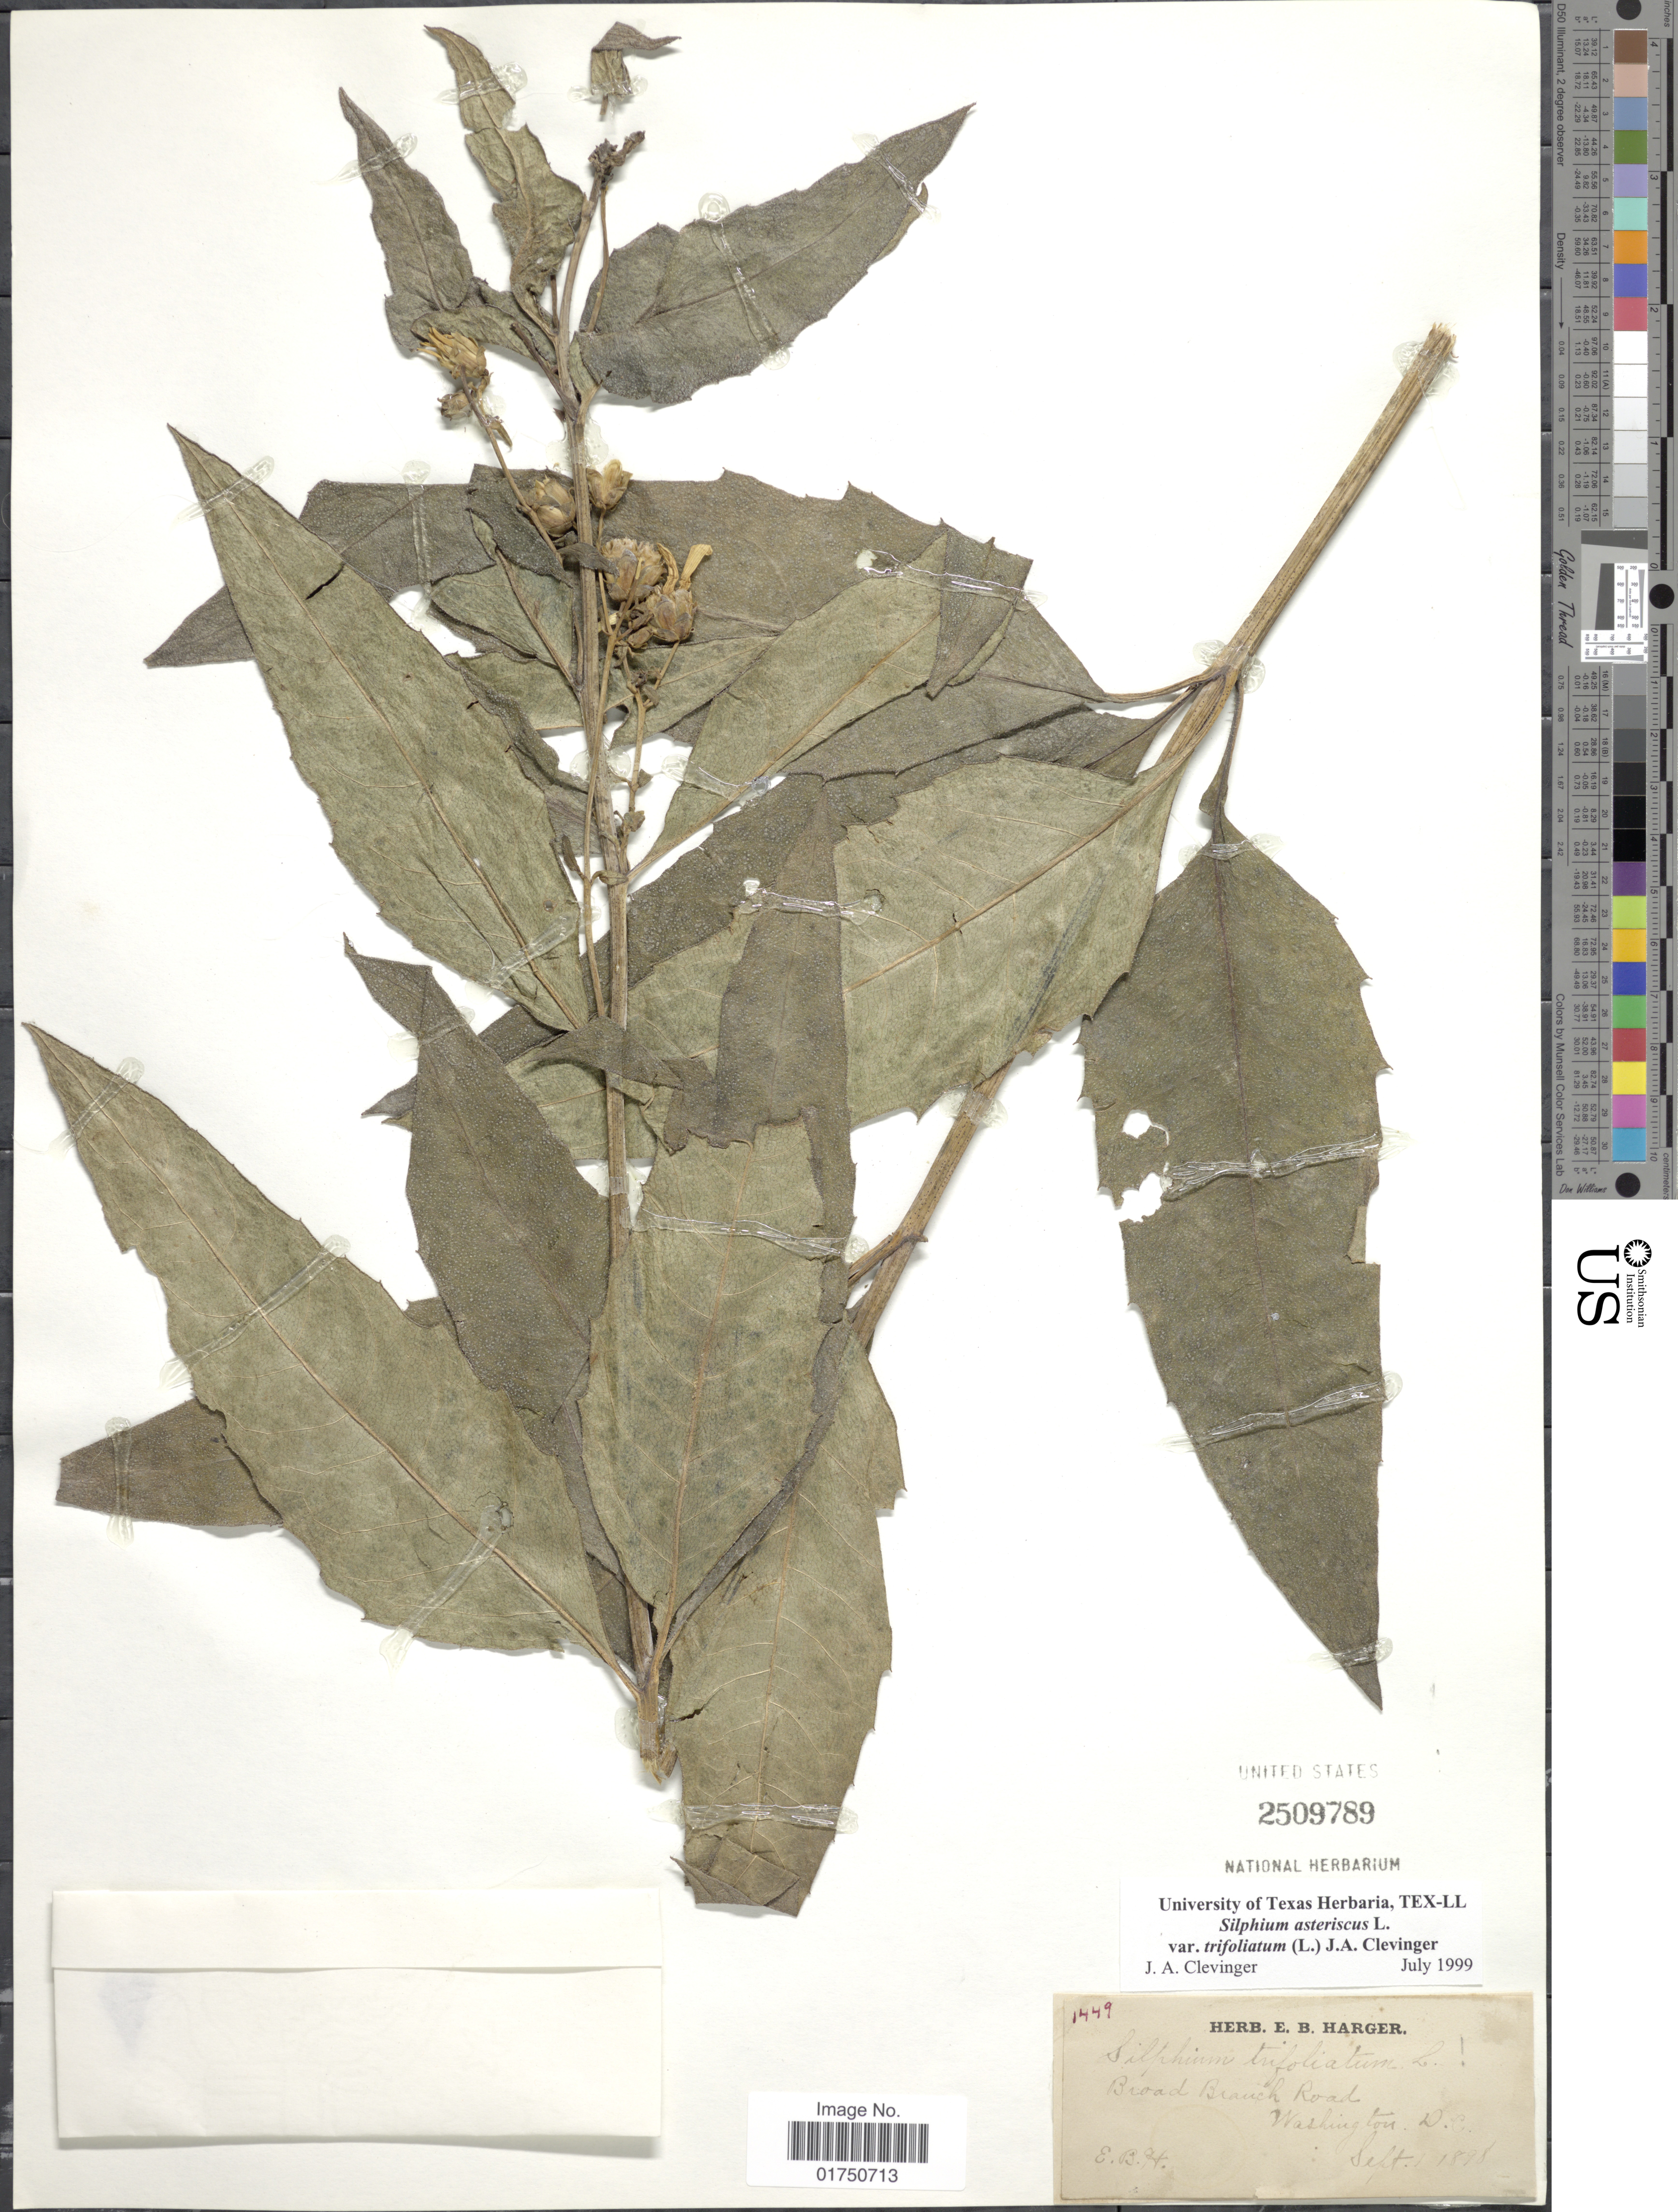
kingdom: Plantae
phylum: Tracheophyta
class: Magnoliopsida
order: Asterales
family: Asteraceae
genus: Silphium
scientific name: Silphium asteriscus var. trifoliatum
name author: (L.) Clevinger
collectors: ex herb. E. B. Harger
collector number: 1449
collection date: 1898-09-01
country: United States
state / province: District of Columbia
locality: Broad Branch Road, Washington, D.C.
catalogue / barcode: US 2509789